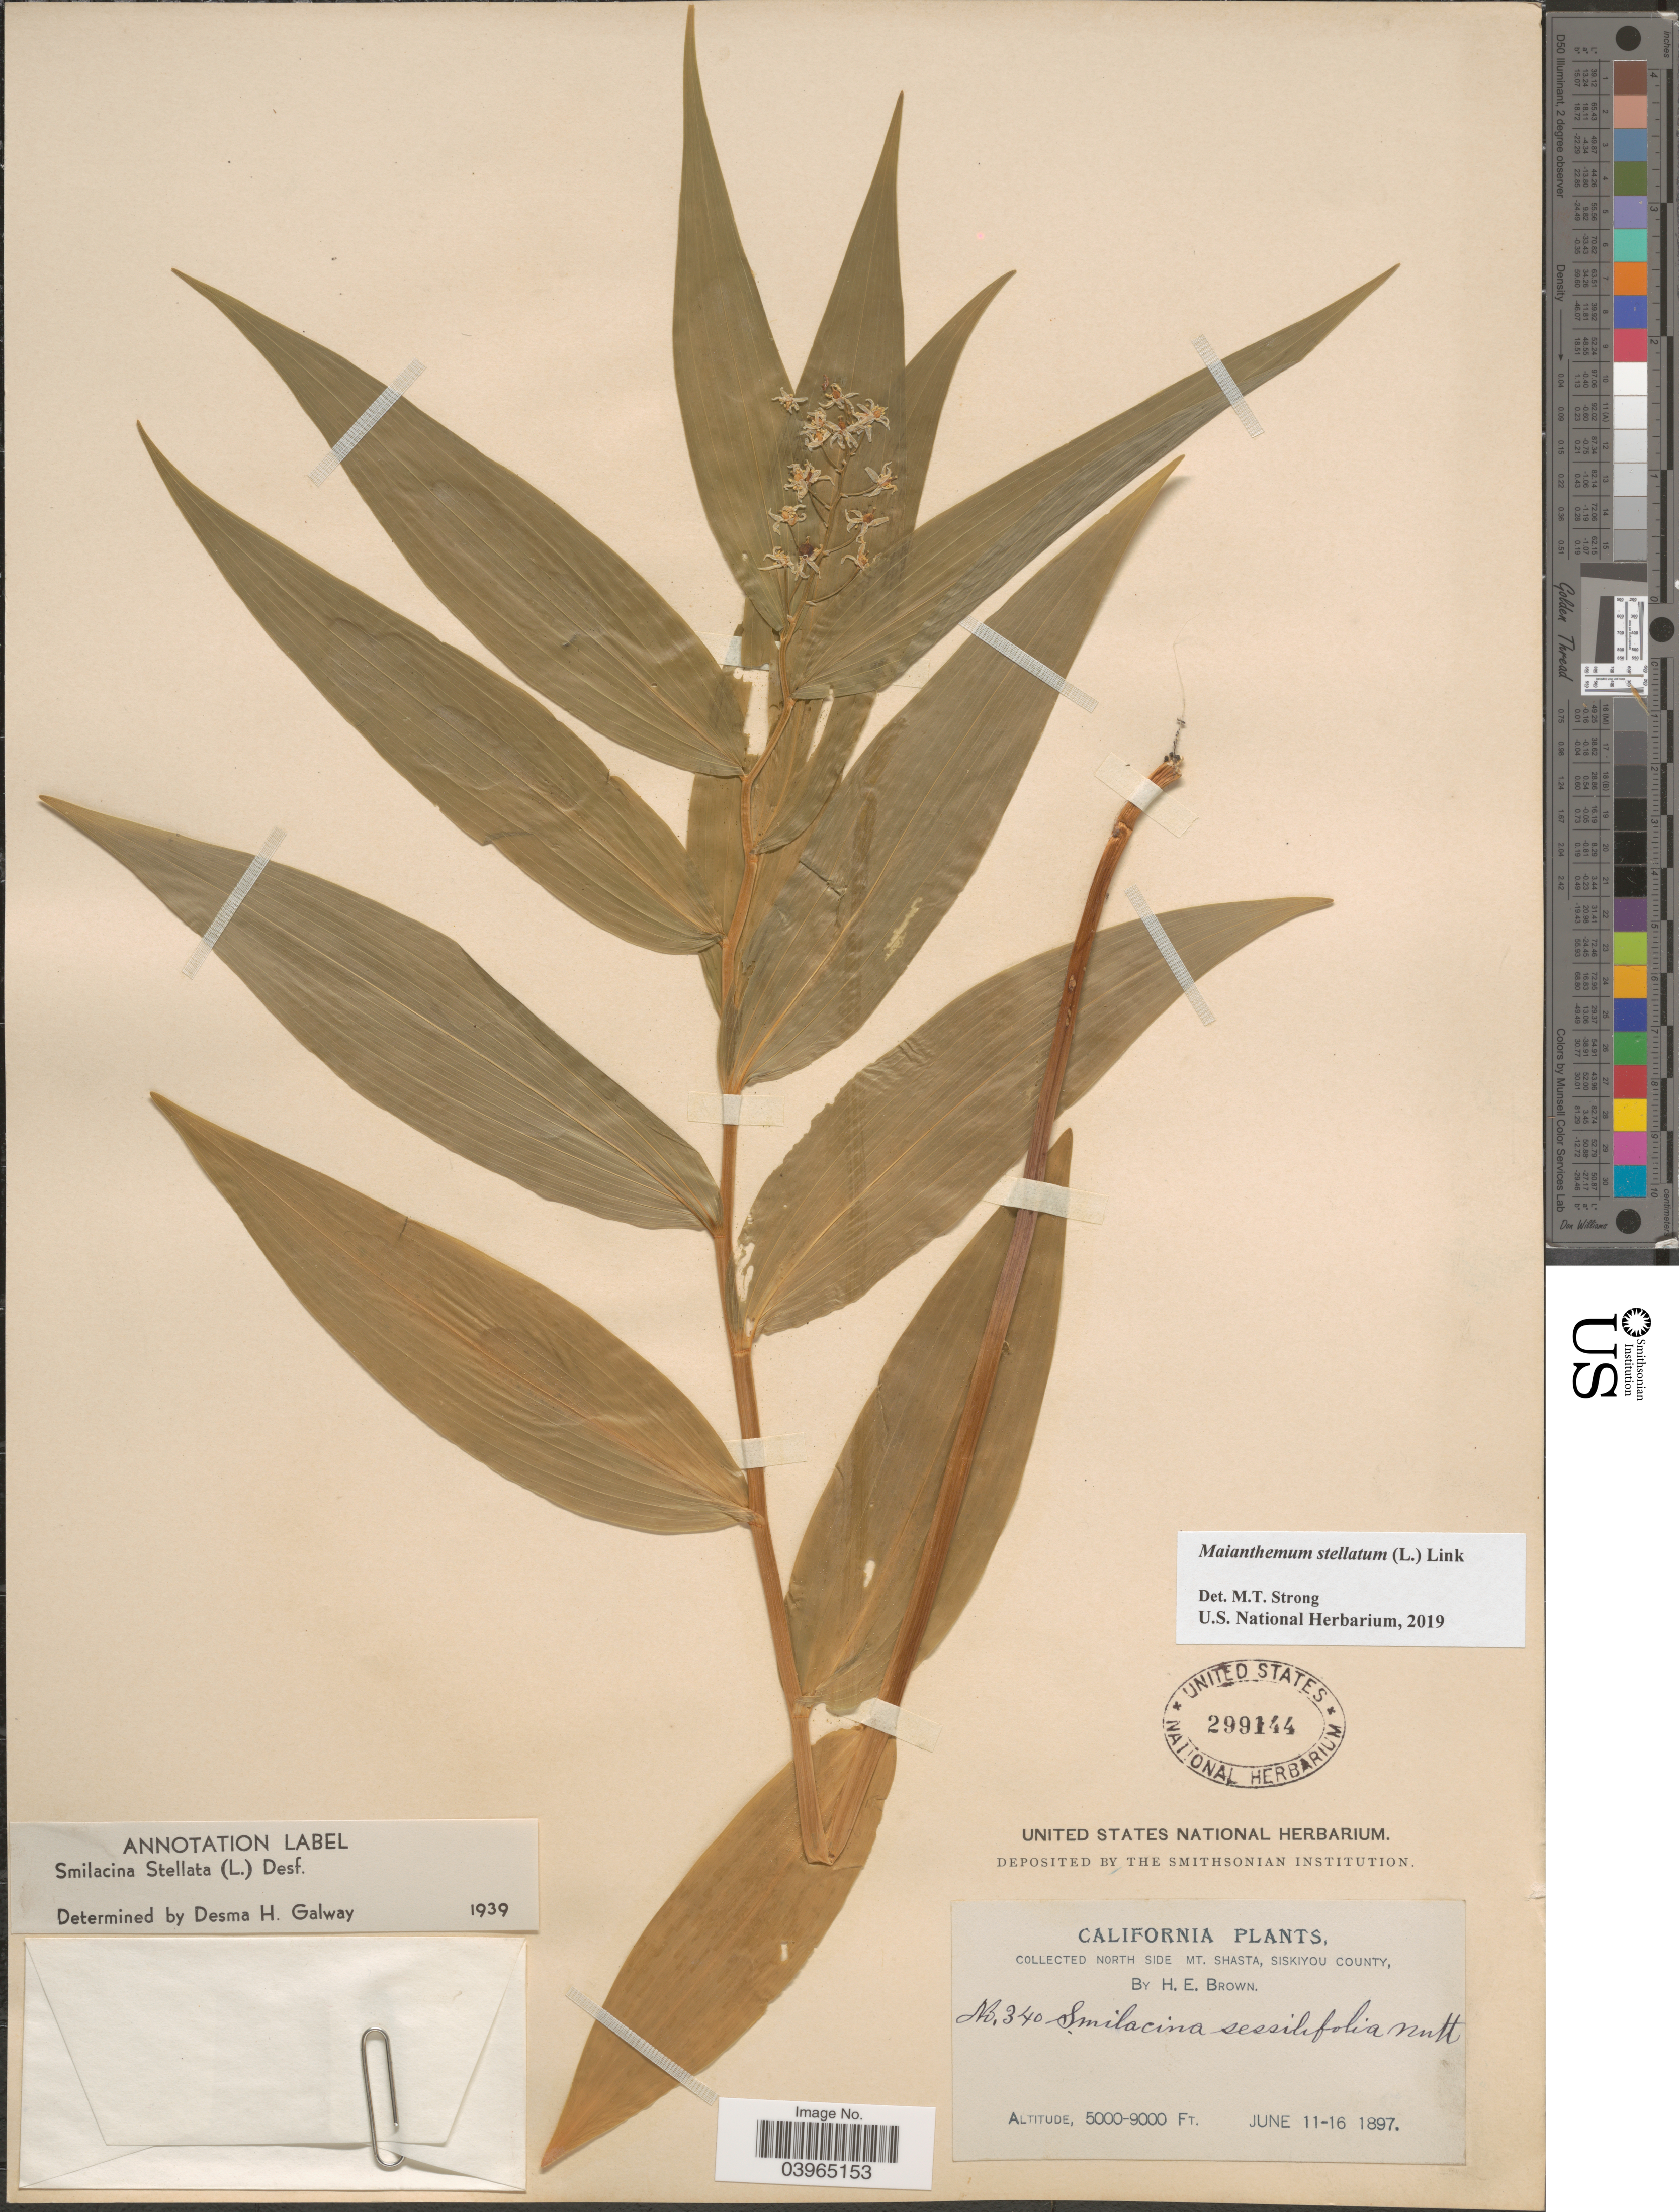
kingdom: Plantae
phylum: Tracheophyta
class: Liliopsida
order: Asparagales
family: Asparagaceae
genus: Maianthemum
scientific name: Maianthemum stellatum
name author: (L.) Link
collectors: H. E. Brown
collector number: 340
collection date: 1897-06-11/1897-06-16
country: United States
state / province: California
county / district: Siskiyou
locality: North side Mt. Shasta, Siskiyou County.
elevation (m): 1524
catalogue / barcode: US 299144